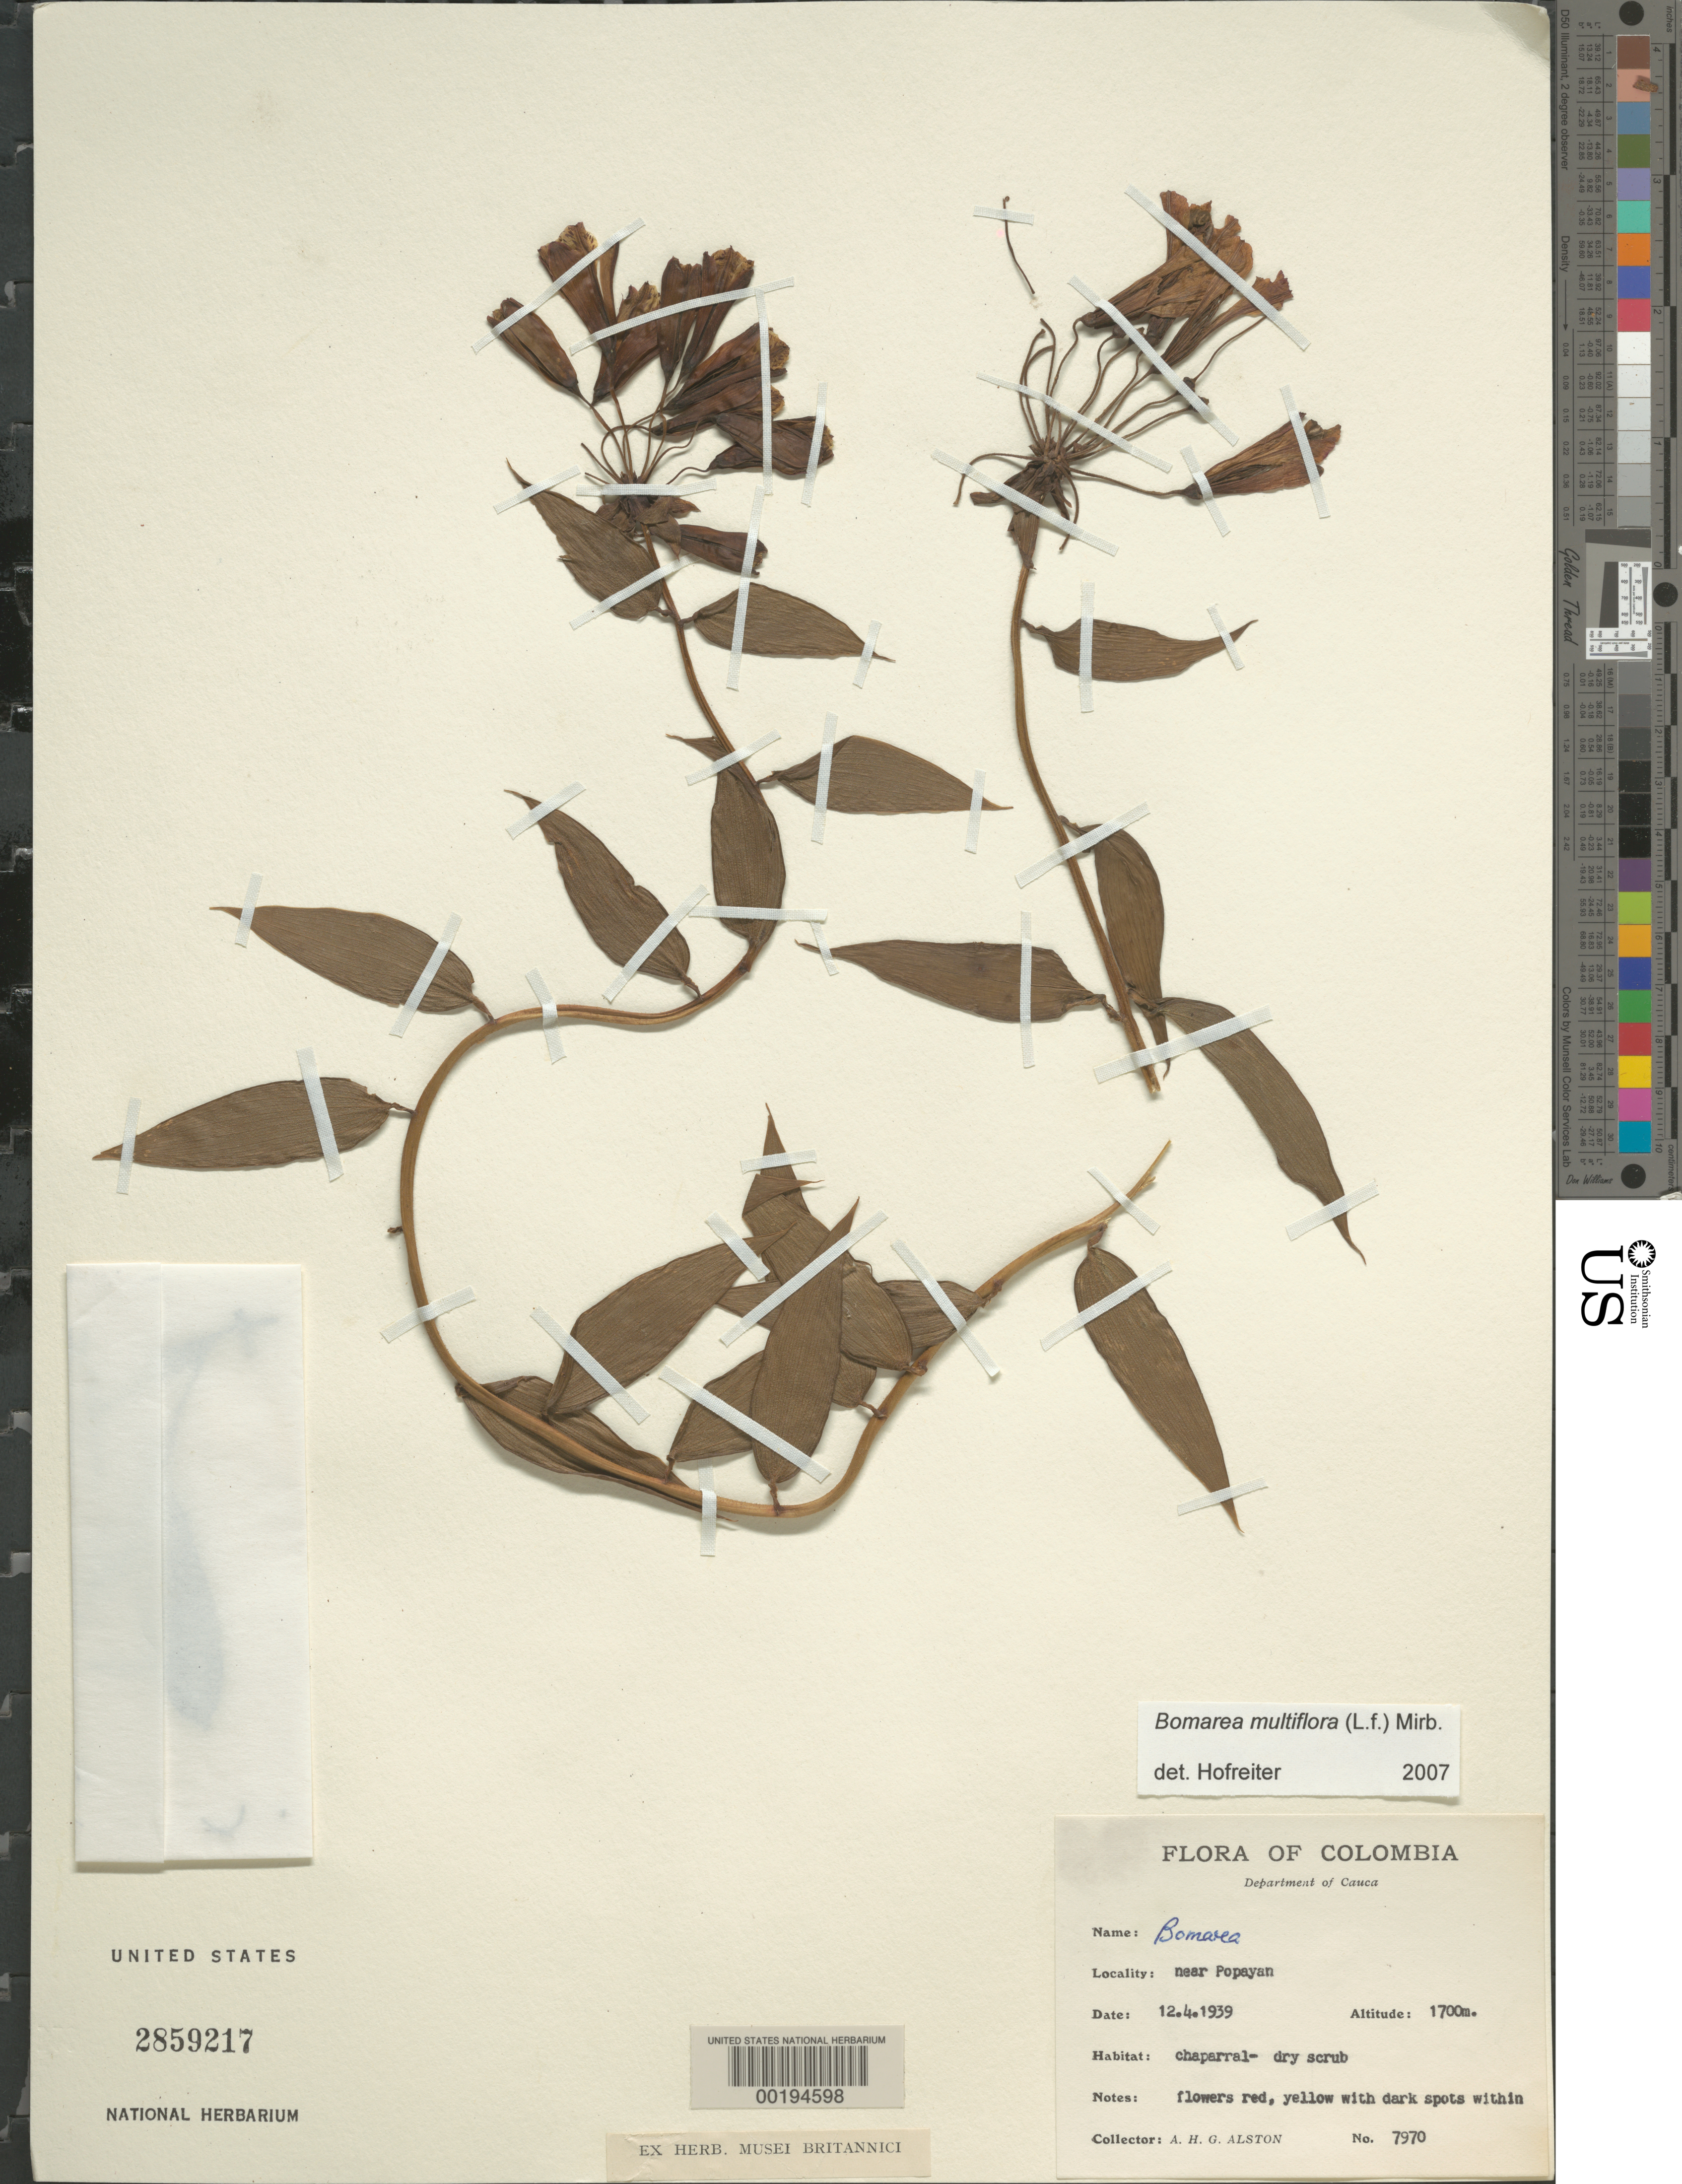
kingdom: Plantae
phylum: Tracheophyta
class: Liliopsida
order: Liliales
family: Alstroemeriaceae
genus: Bomarea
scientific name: Bomarea sp.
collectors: A. H. Alston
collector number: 7970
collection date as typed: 12 Apr 1939 or 04 Dec 1939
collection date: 1939-04-12 or 1939-12-04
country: Colombia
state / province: Cauca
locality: Near Popayan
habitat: Chaparral, dry scrub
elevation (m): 1700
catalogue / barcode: US 2859217